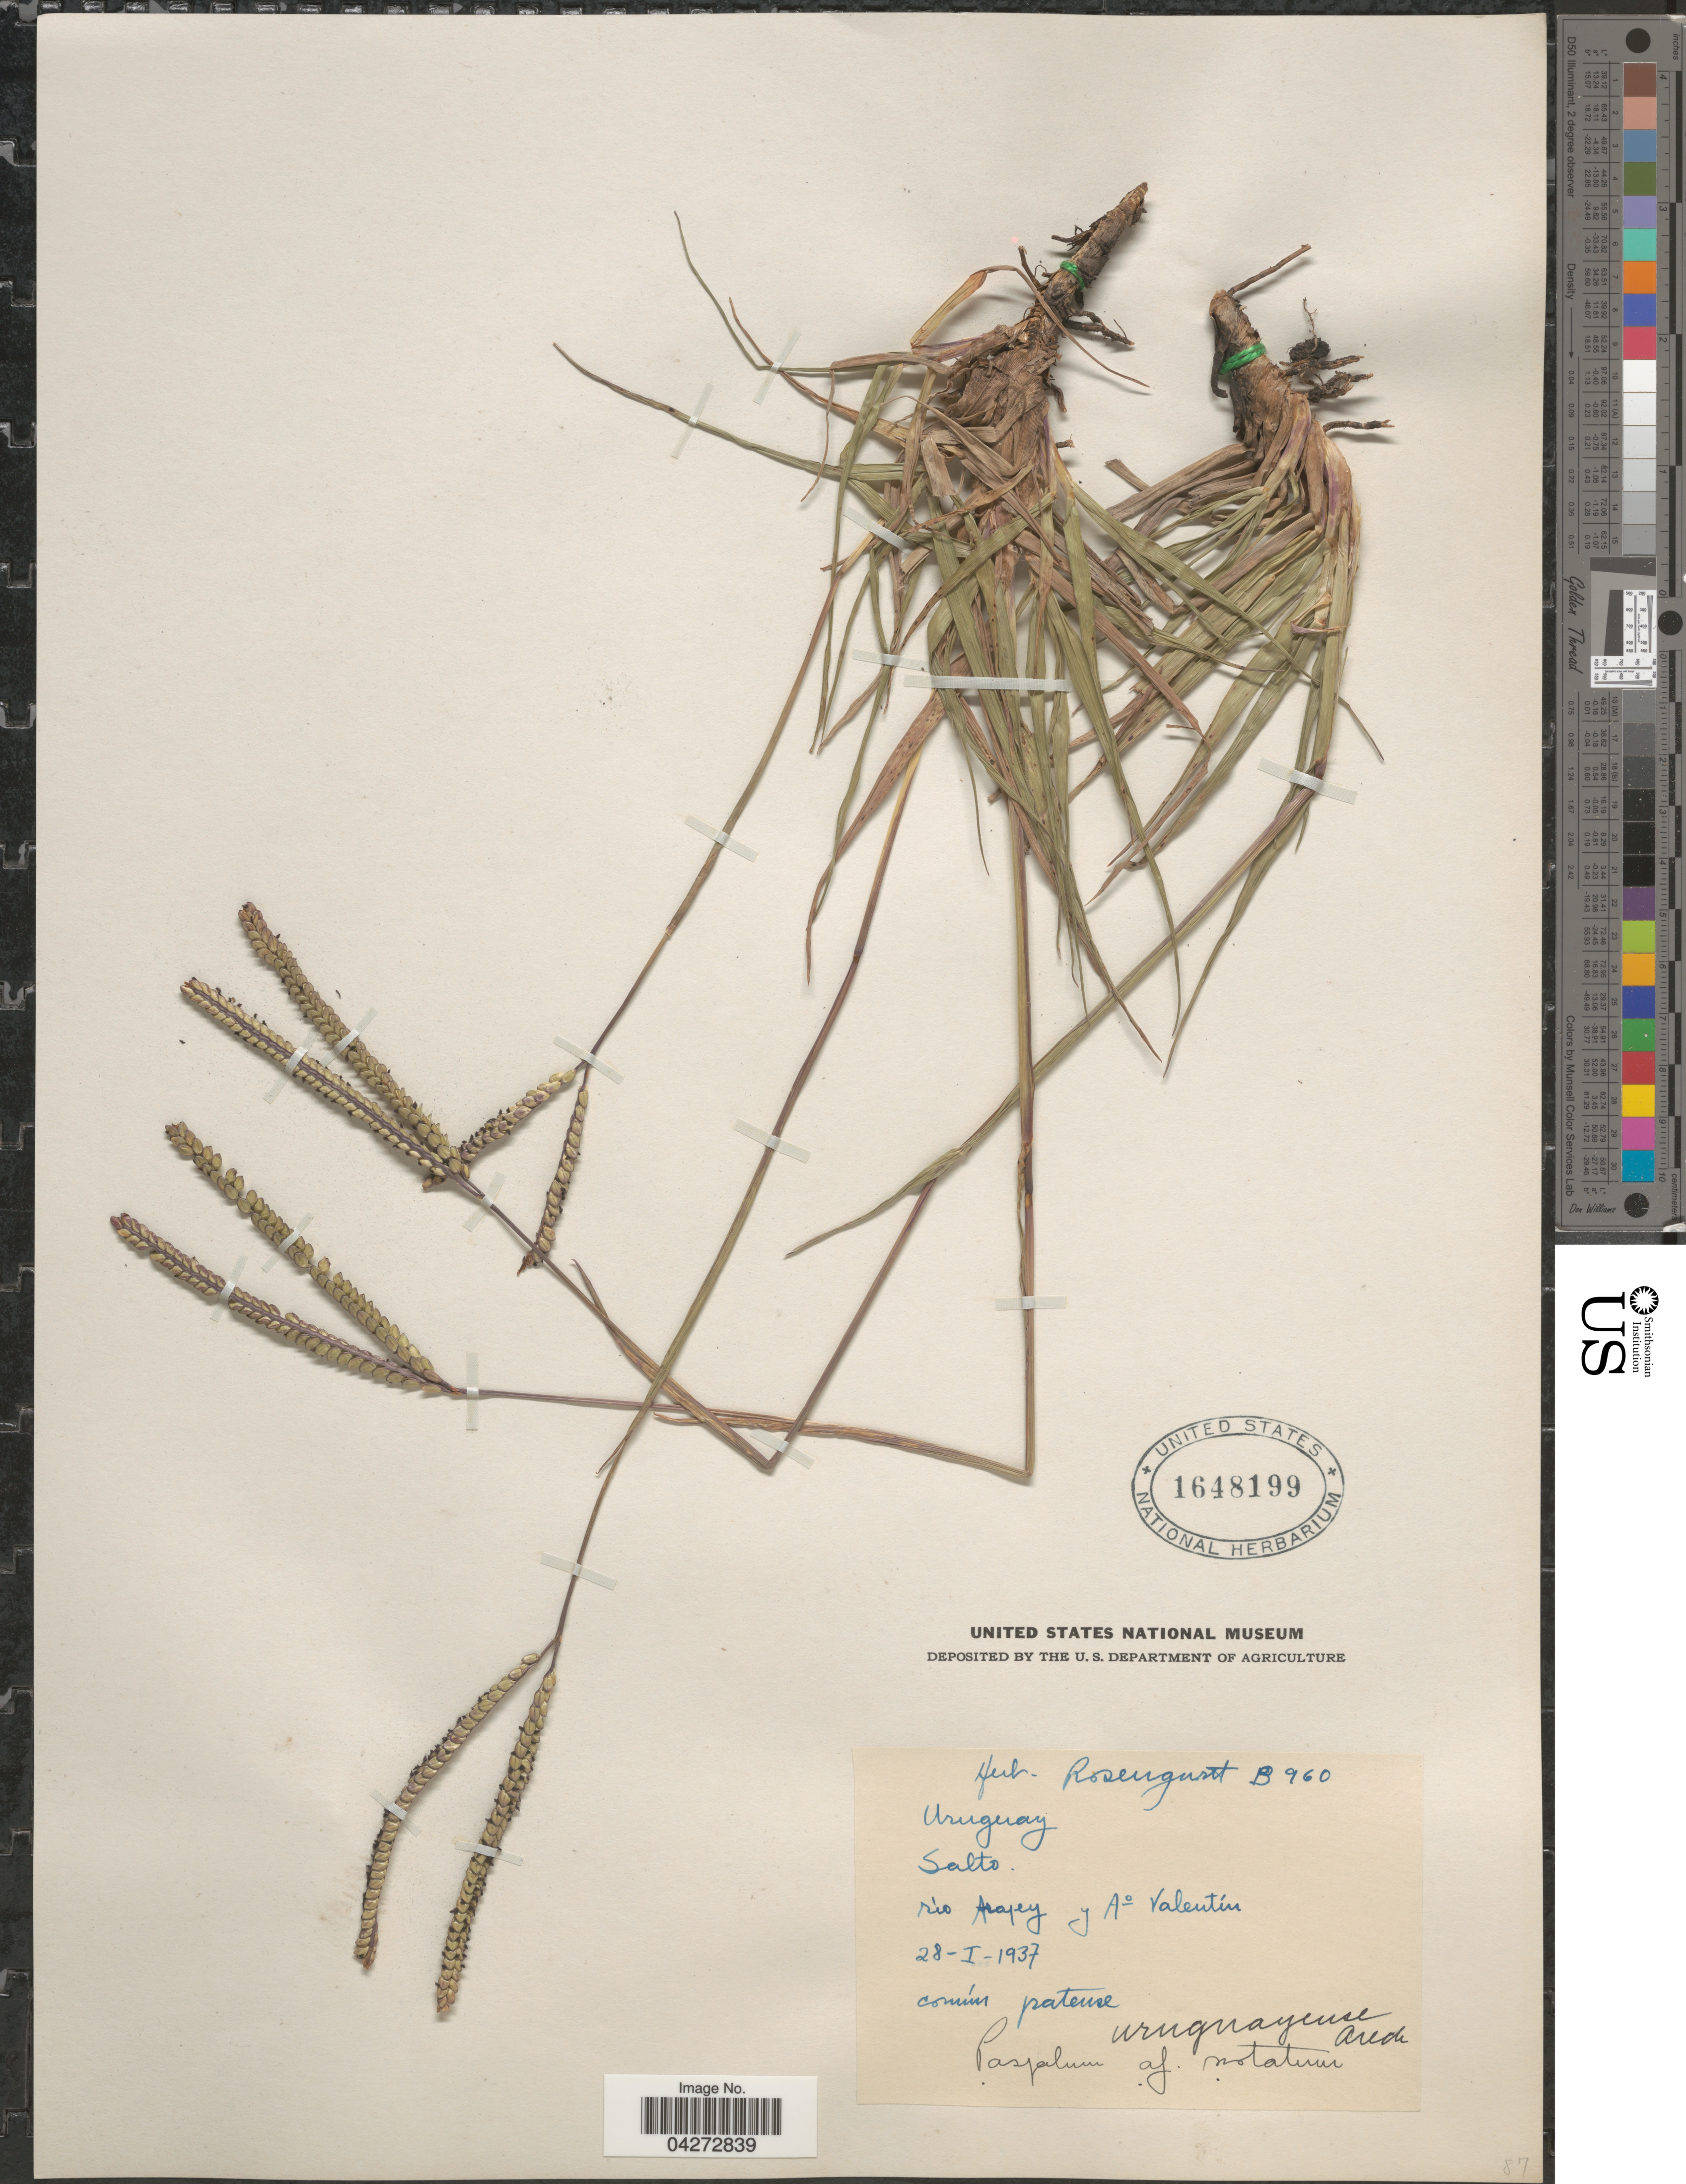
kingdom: Plantae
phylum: Tracheophyta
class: Liliopsida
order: Poales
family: Poaceae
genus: Paspalum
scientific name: Paspalum notatum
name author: Flüggé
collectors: ex herb. Rosengurtt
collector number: B960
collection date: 1937-01-28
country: Uruguay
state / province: Salto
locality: Salto. Río Arapey y A° San Valentín.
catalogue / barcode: US 1648199